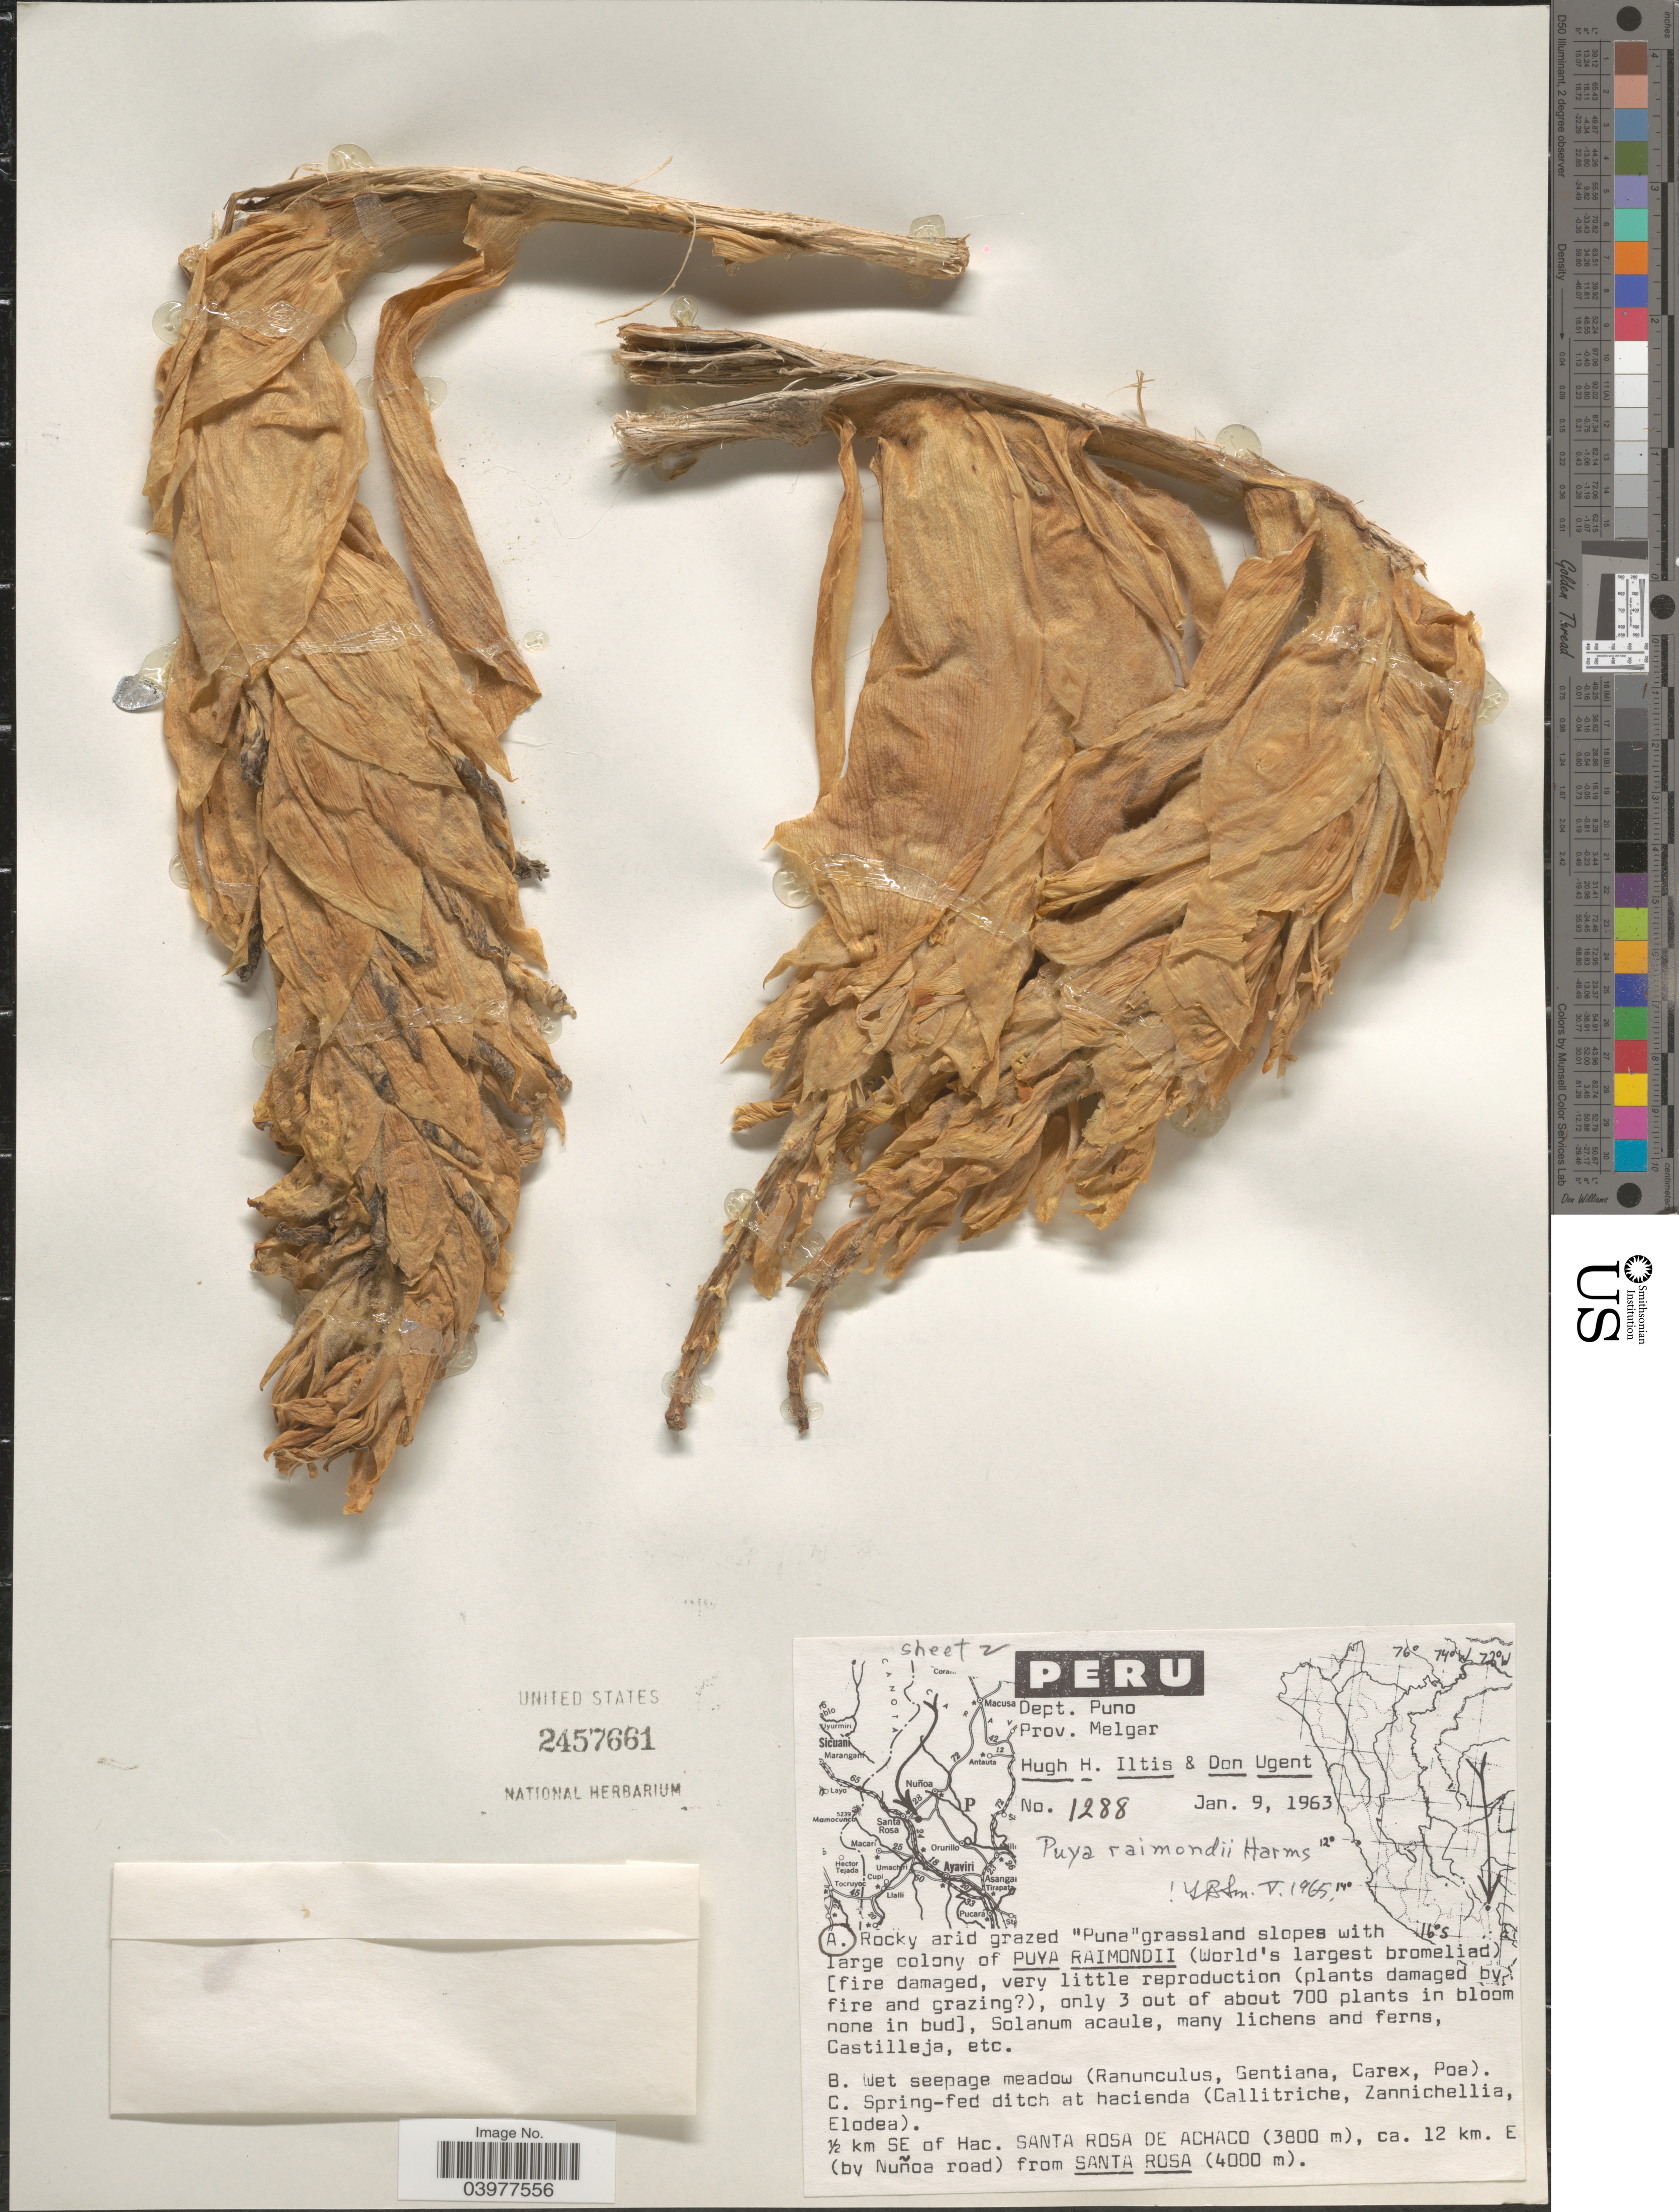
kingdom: Plantae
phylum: Tracheophyta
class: Liliopsida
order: Poales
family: Bromeliaceae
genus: Puya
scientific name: Puya raimondii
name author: Harms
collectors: H. Iltis & D. Ugent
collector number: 1288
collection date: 1963-01-09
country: Peru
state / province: Puno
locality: Dept. Puno. Prov. Melgar. ½ km SE of Hac. Santa Rosa de Achaco, ca. 12 km. E (by Nuñoa road) from Santa Rosa.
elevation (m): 3800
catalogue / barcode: US 2457661